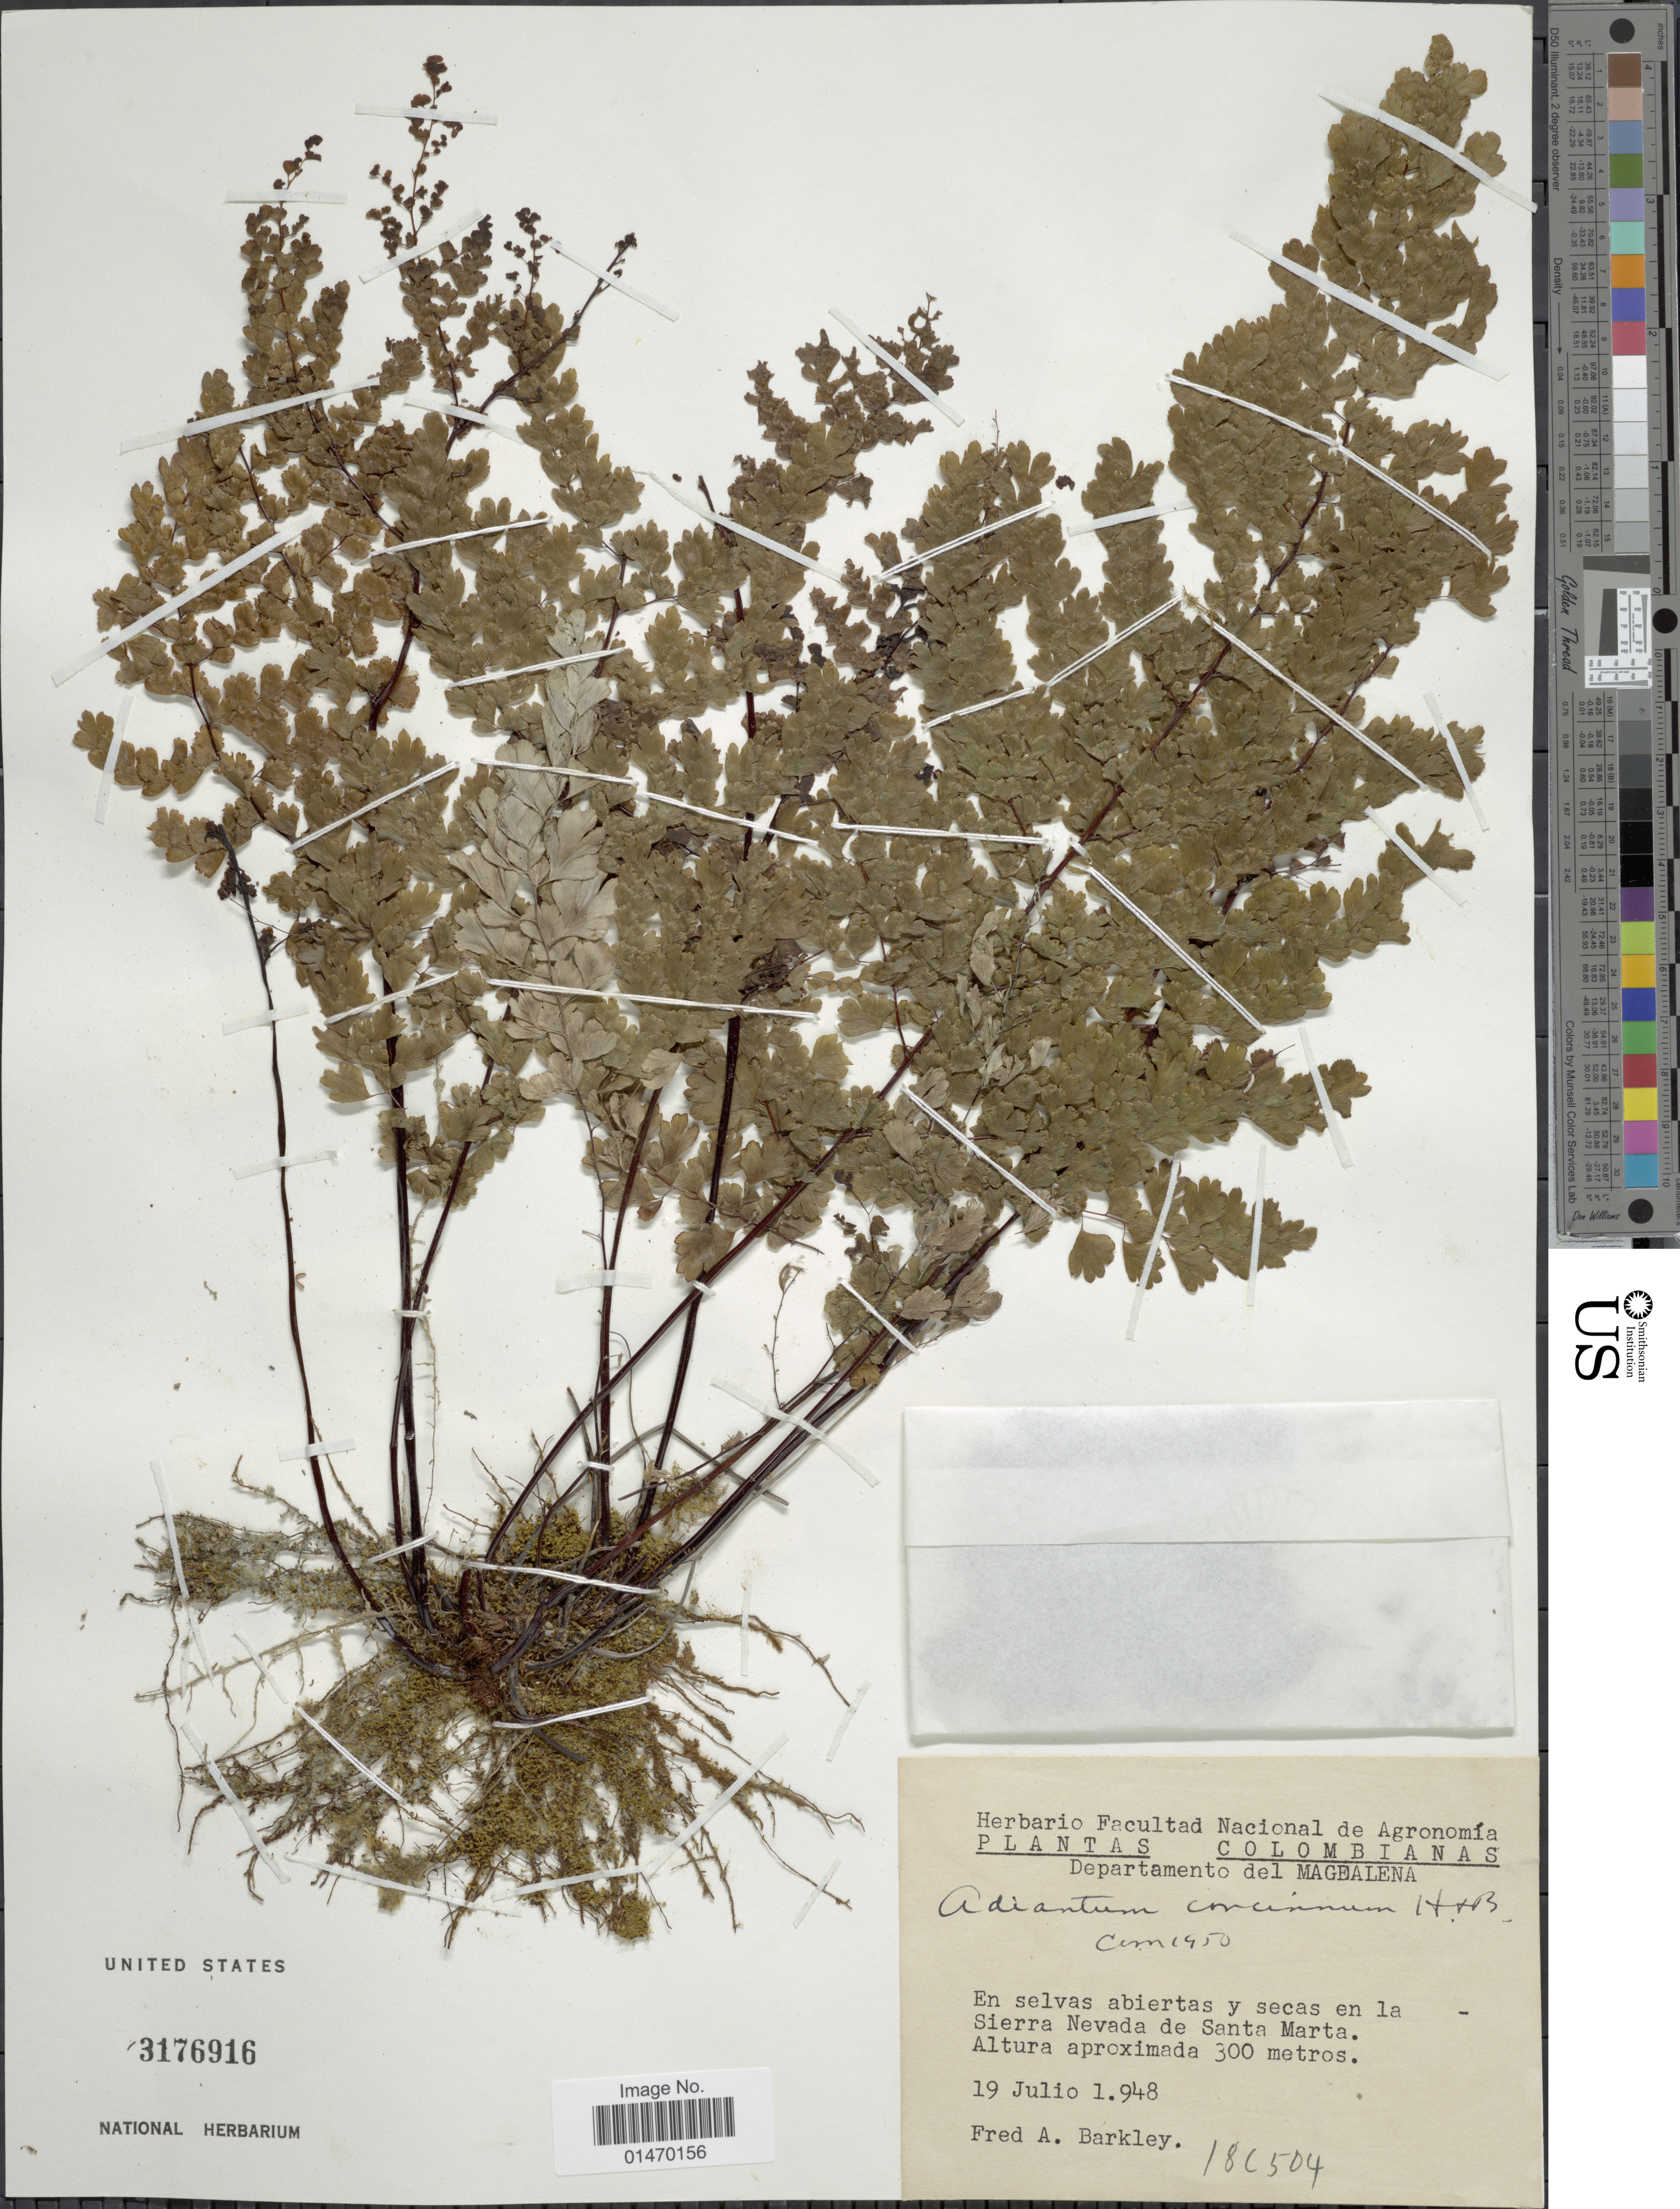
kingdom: Plantae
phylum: Tracheophyta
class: Polypodiopsida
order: Polypodiales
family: Pteridaceae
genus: Adiantum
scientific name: Adiantum concinnum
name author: Humb. & Bonpl. ex Willd.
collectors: F. A. Barkley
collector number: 18C504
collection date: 1948-07-19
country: Colombia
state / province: Magdalena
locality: Siera Nevada de Santa Marta.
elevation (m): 300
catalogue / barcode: US 3176916